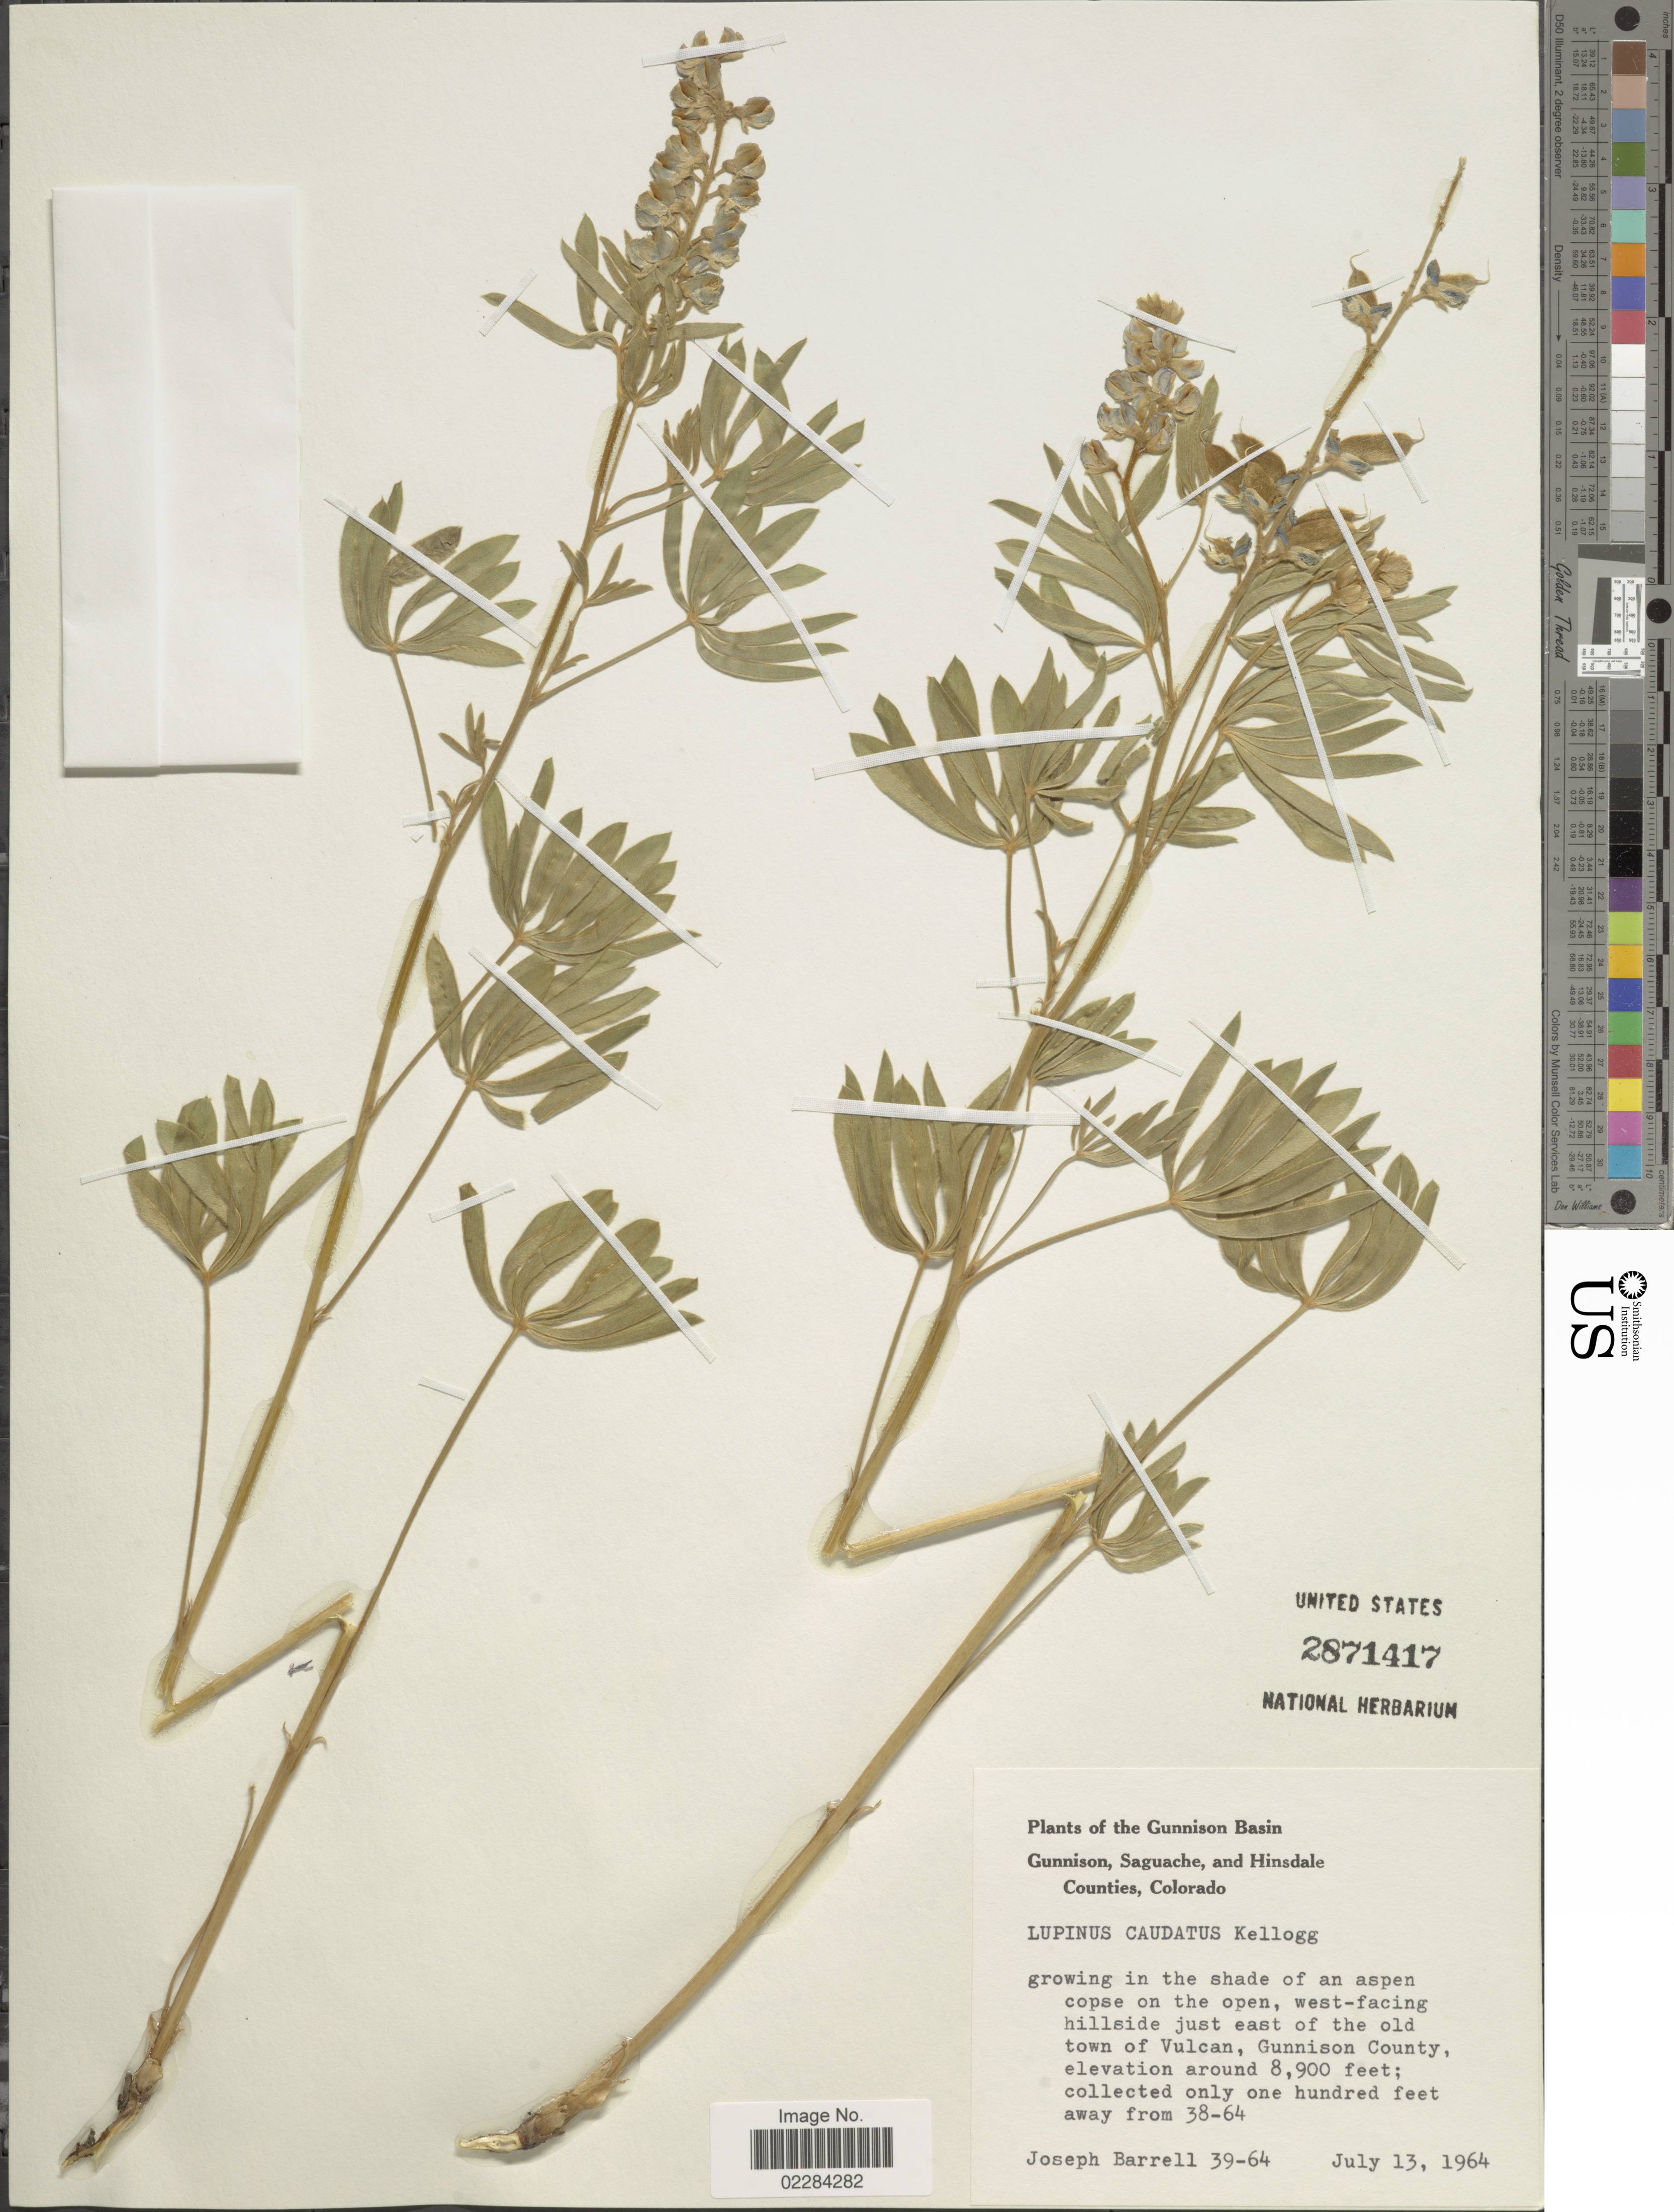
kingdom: Plantae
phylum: Tracheophyta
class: Magnoliopsida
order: Fabales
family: Fabaceae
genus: Lupinus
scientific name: Lupinus caudatus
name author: Kellogg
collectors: J. Barrell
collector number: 39-64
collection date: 1964-07-13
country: United States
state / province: Colorado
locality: The Gunnison Bay. Gunnison, Saguache, and Hinsdale Counties. the open, west-facing hillside just east of the old town of Vulcan, Gunnison County.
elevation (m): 2713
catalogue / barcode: US 2871417